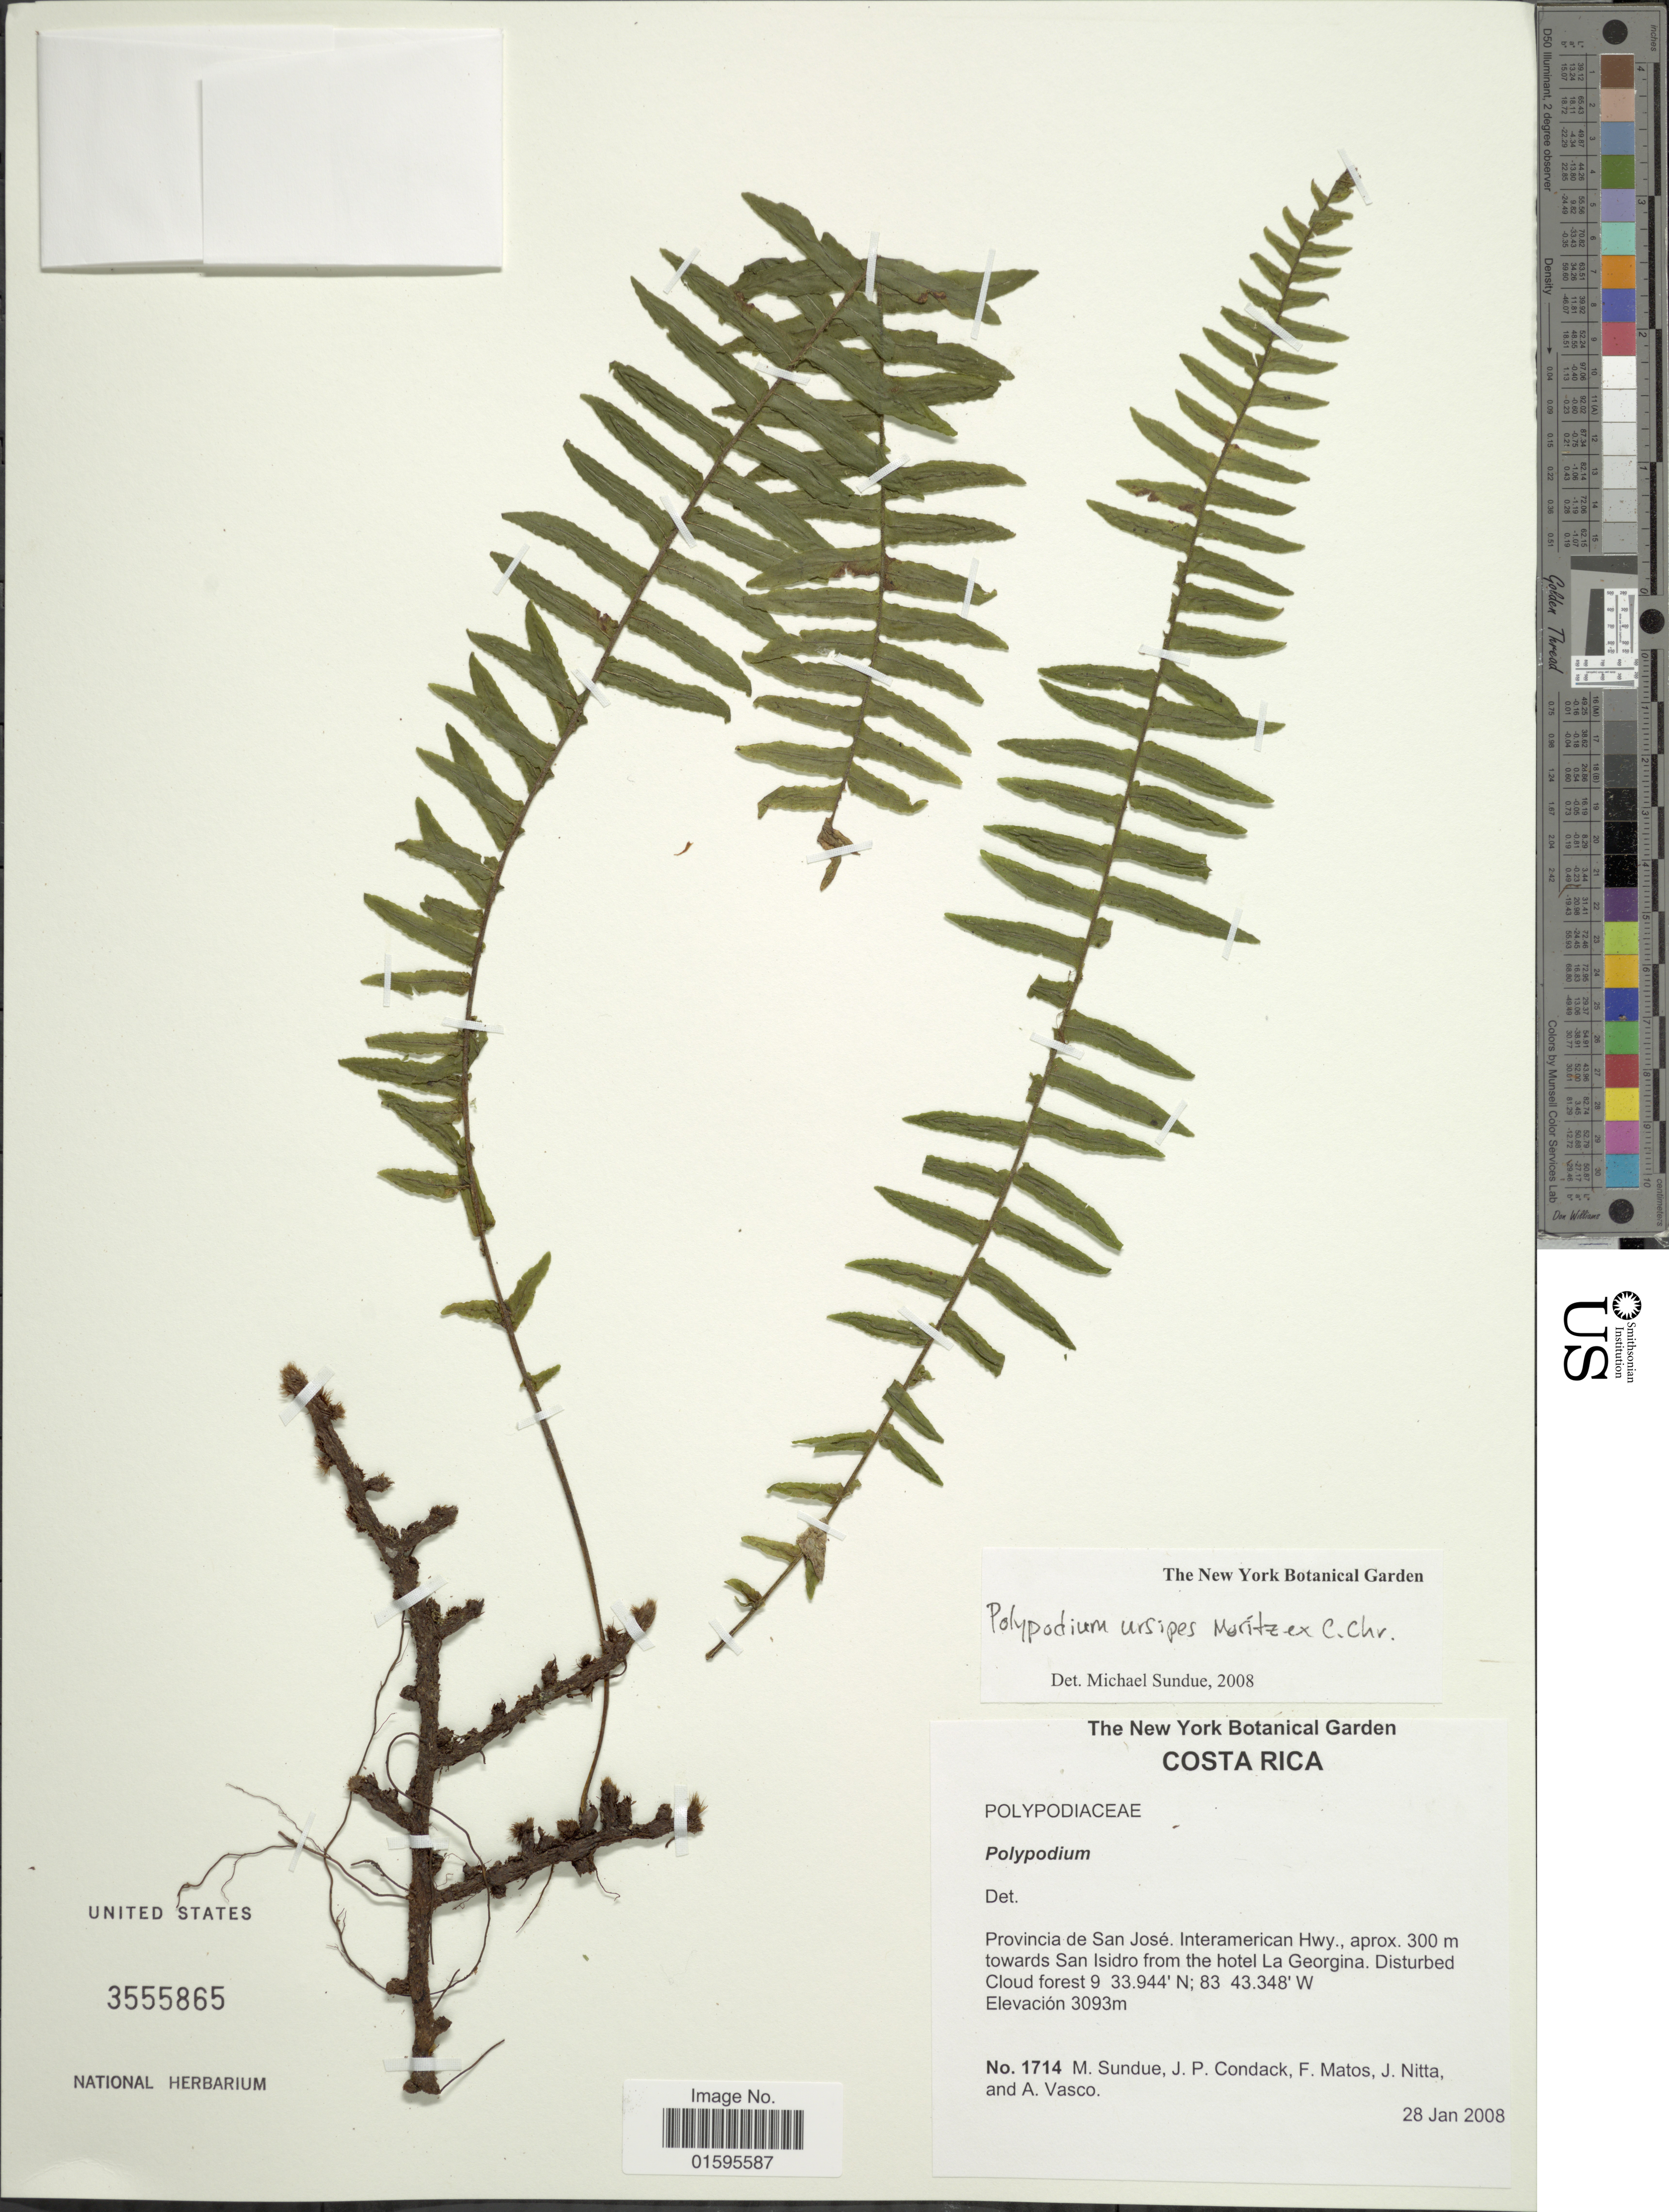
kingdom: Plantae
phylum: Tracheophyta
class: Polypodiopsida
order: Polypodiales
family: Polypodiaceae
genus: Polypodium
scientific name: Polypodium ursipes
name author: Moritz ex C. Chr.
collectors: M. Sundue, J. Condack, F. Matos, J. Nitta & A. Vasco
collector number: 1714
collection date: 2008-01-28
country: Costa Rica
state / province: San José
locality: Provincia de San Jose, Interamerican Hwy, towards San Isidro from the hotel La Georgina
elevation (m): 3093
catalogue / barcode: US 3555865